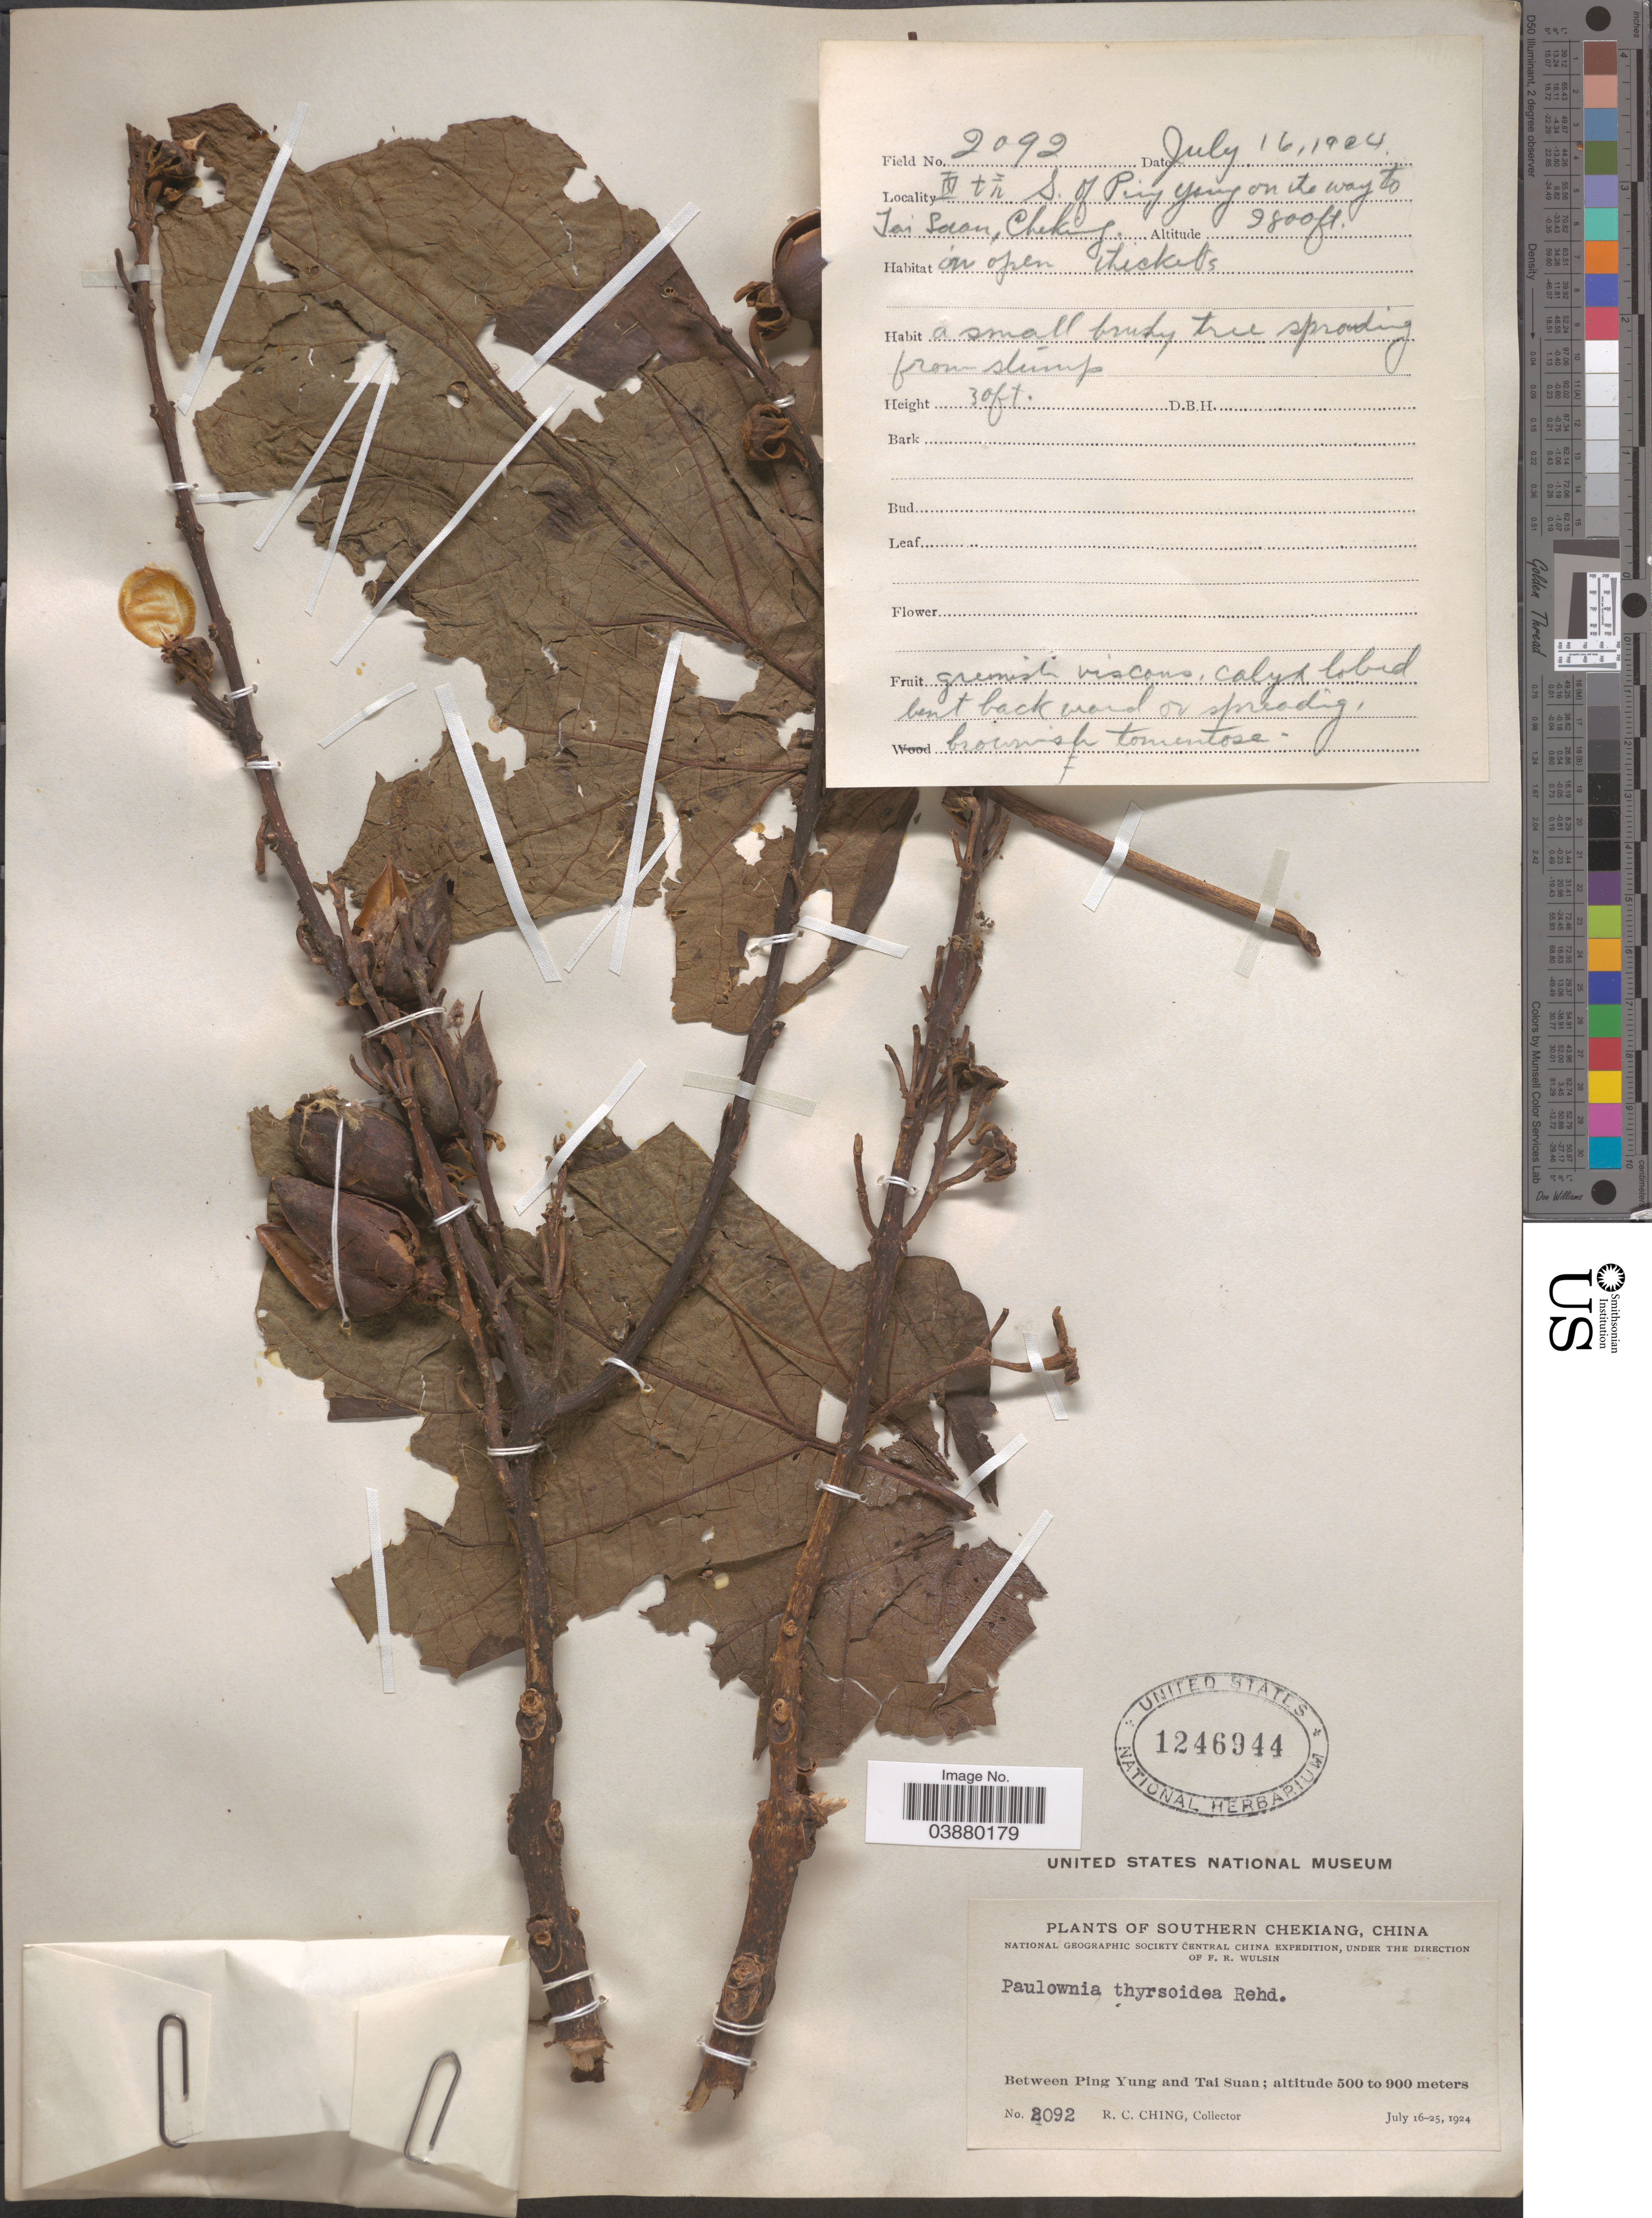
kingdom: Plantae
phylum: Tracheophyta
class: Magnoliopsida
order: Lamiales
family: Paulowniaceae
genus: Paulownia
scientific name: Paulownia thyrsoidea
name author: Rehder in Sarg.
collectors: R. C. Ching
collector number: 2092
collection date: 1924-07-16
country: China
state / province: Zhejiang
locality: X S. of Ping Yung on the way to Tai Suan, Southern Chekiang. Between Ping Yung and Tai Suan.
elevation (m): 853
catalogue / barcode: US 1246944